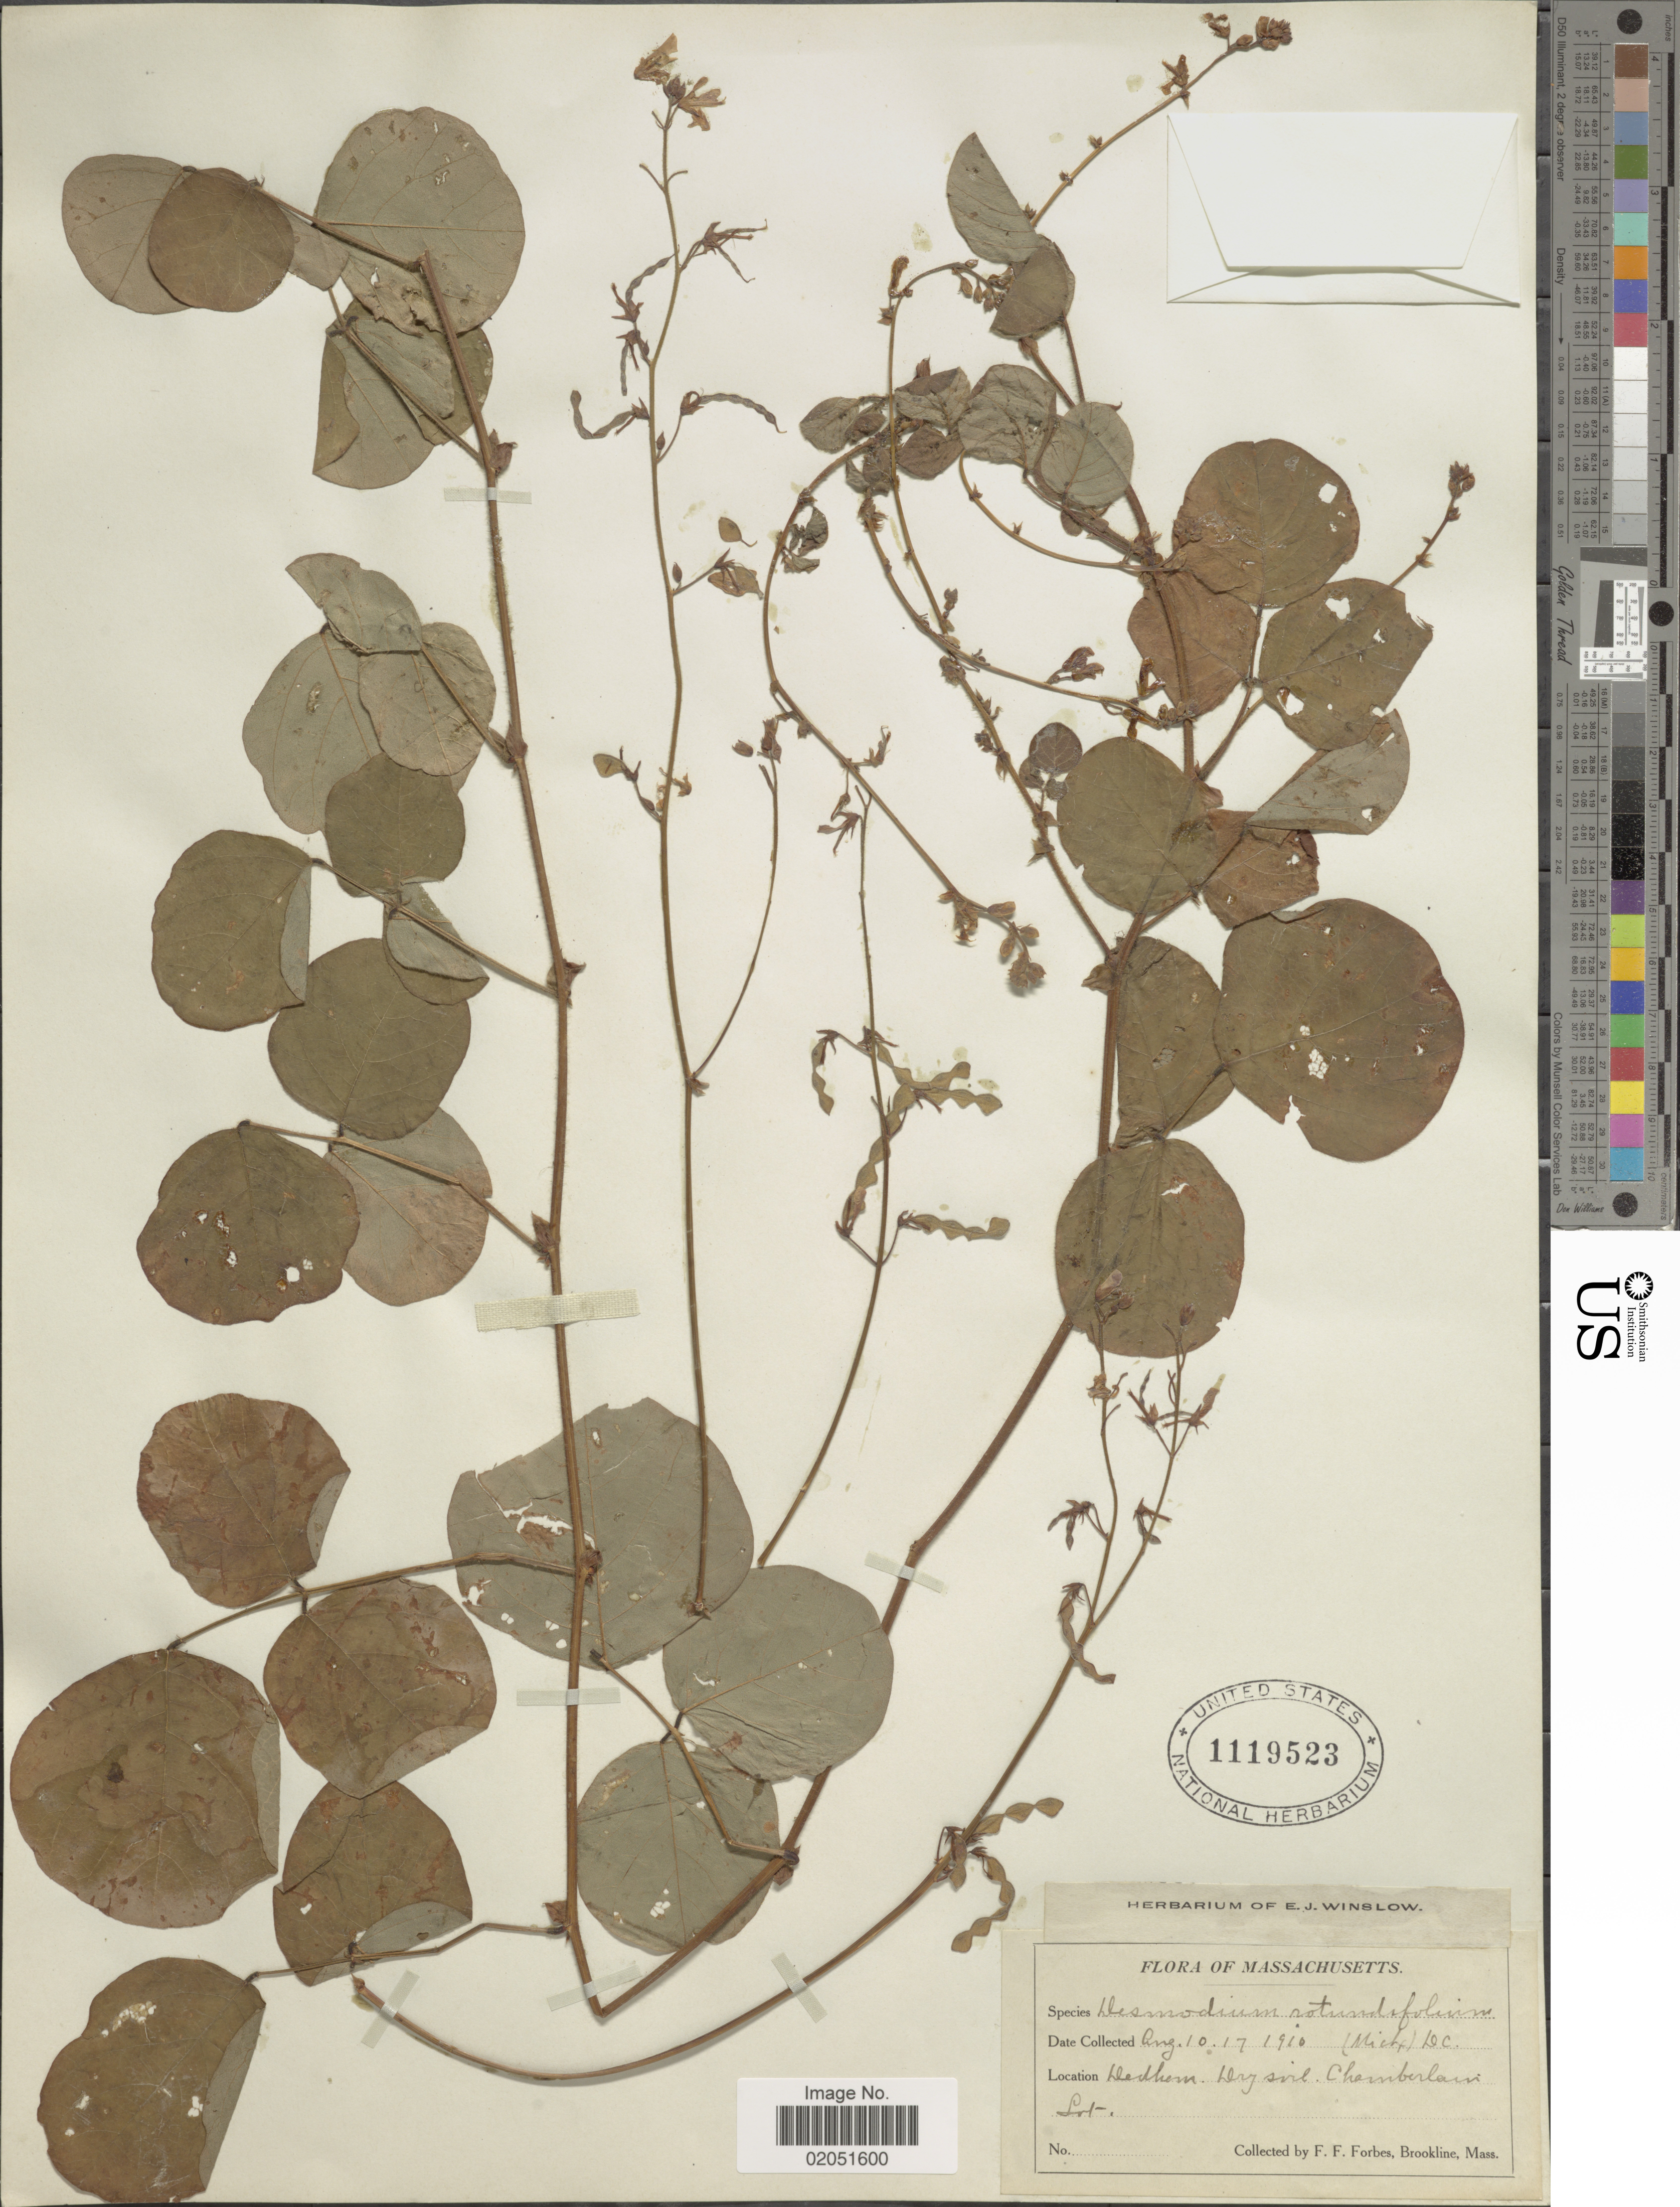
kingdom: Plantae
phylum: Tracheophyta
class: Magnoliopsida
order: Fabales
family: Fabaceae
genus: Desmodium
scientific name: Desmodium rotundifolium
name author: DC.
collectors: F. Forbes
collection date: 1910-08-10/1910-08-17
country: United States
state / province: Massachusetts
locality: Dedhern, Chamberlain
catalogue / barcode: US 1119523